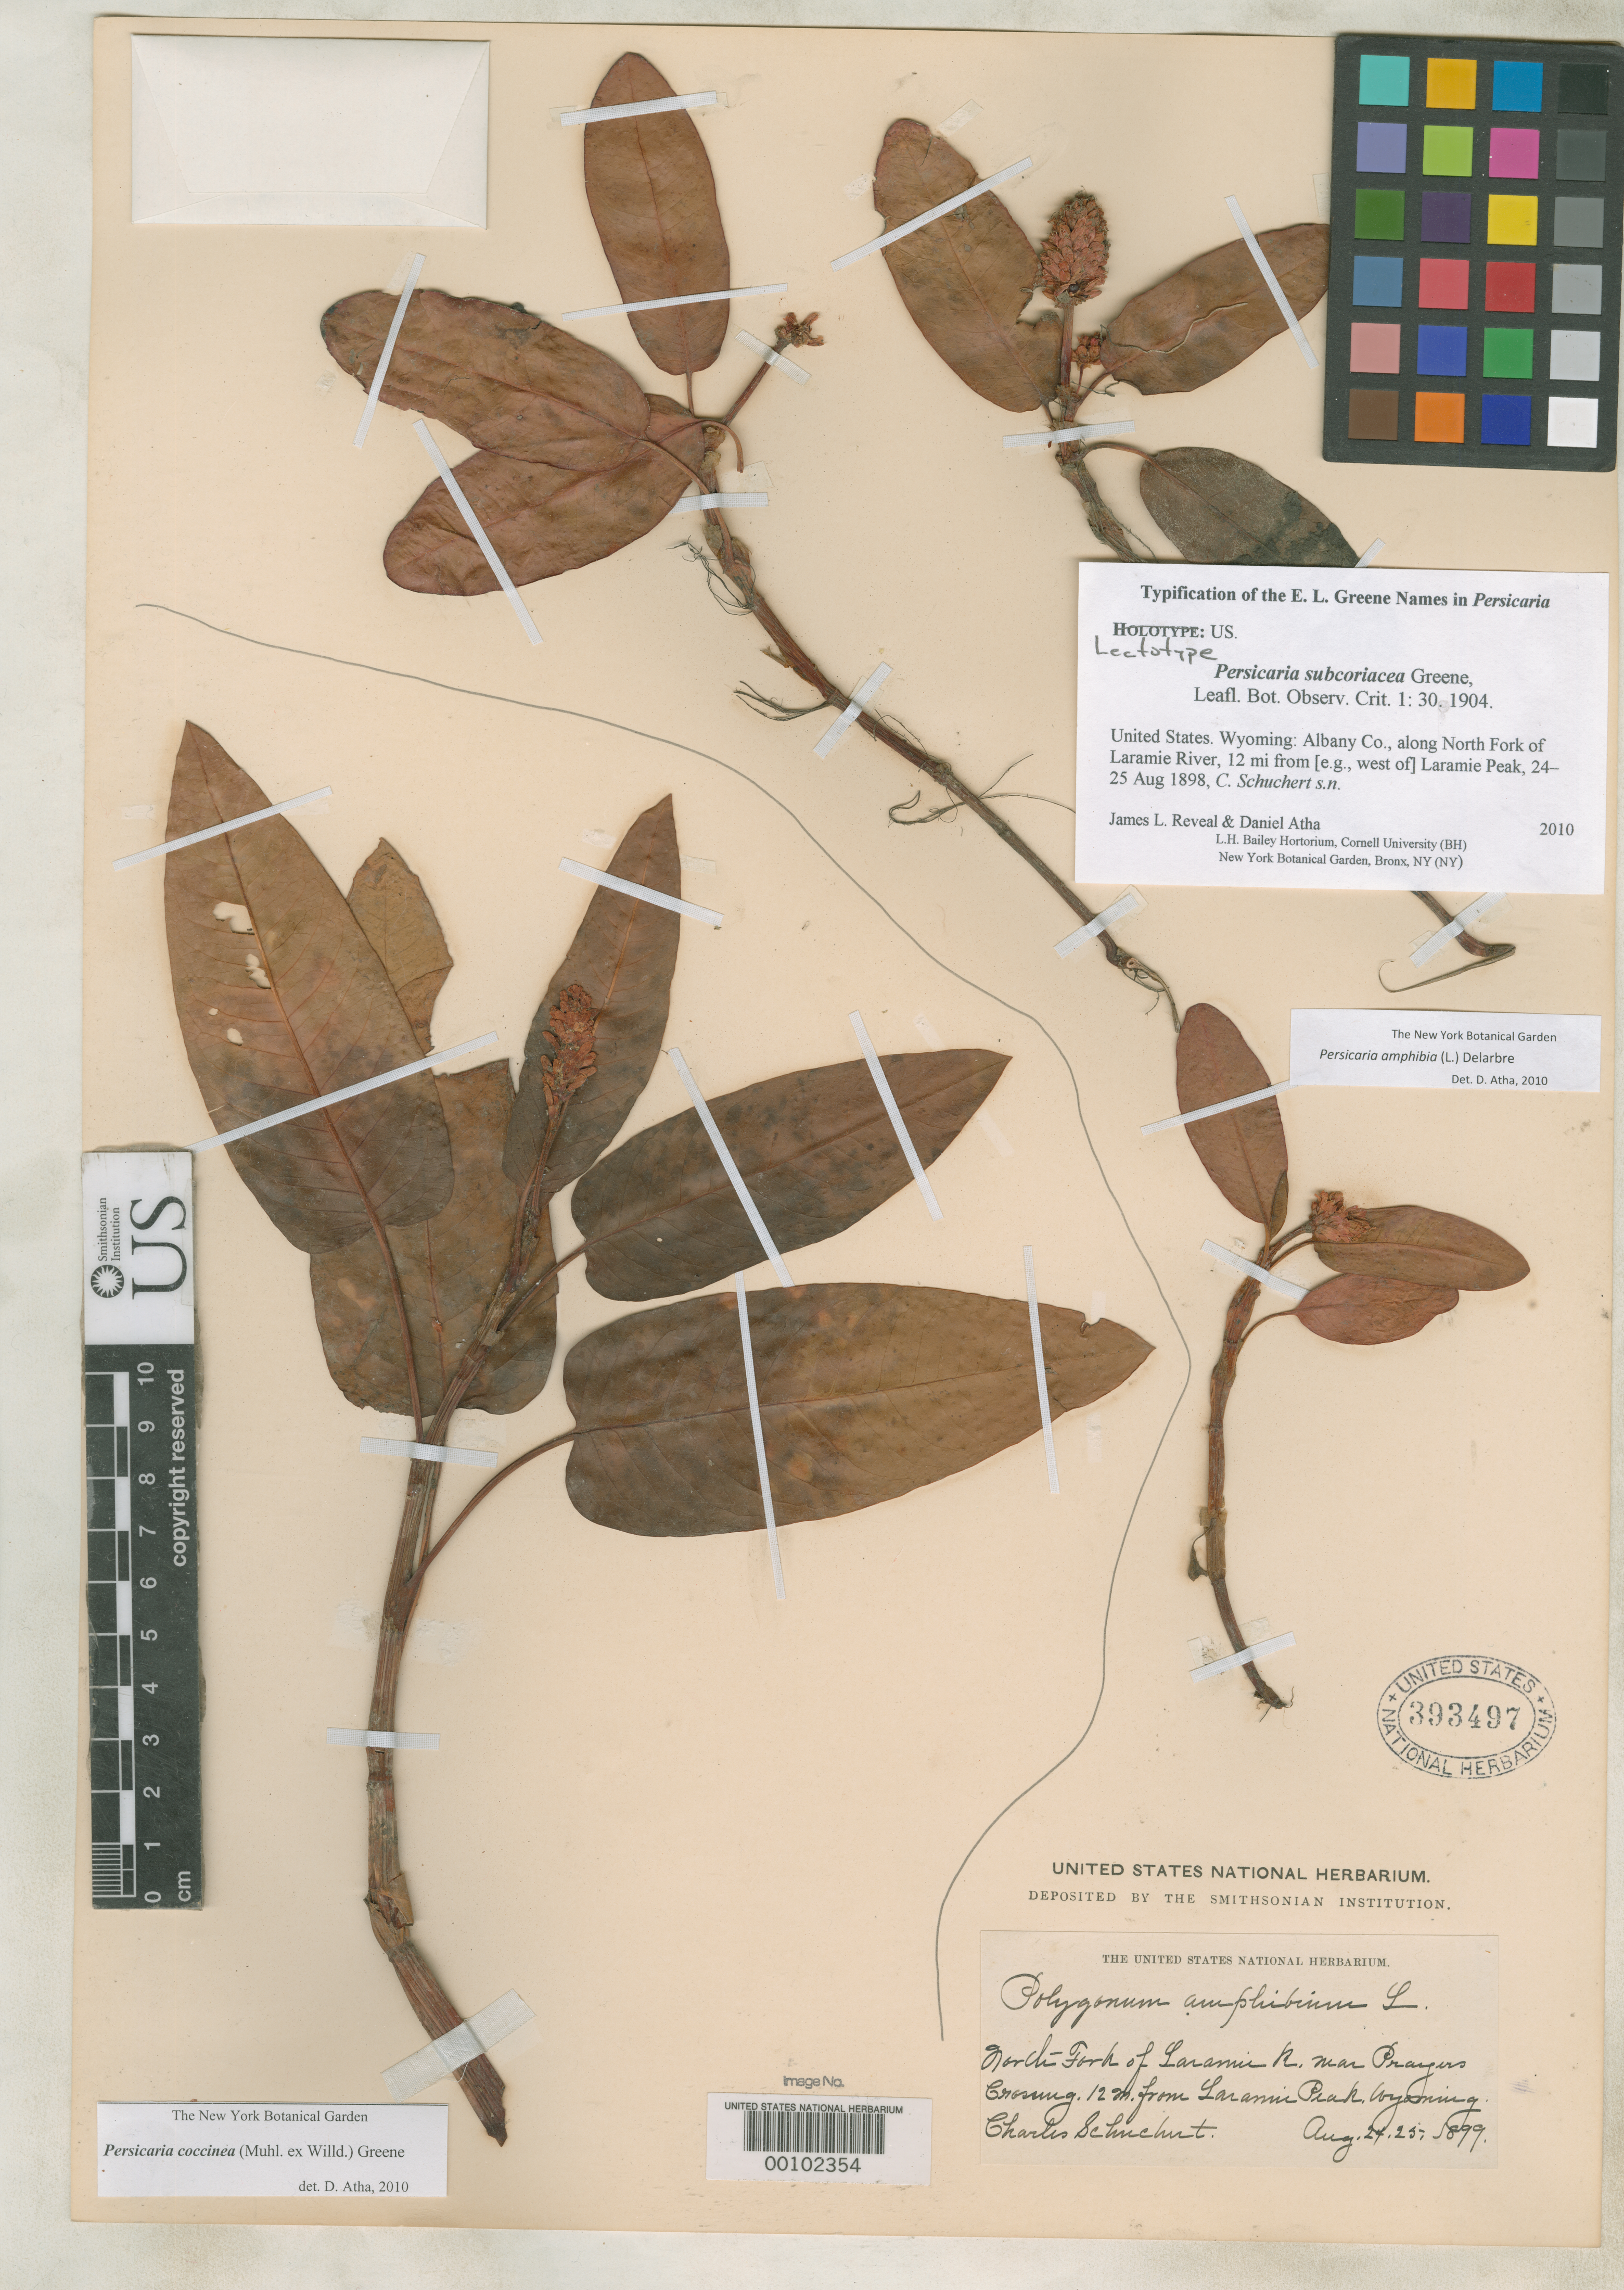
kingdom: Plantae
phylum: Tracheophyta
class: Magnoliopsida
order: Caryophyllales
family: Polygonaceae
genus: Persicaria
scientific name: Persicaria subcoriacea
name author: Greene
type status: Holotype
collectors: C. Schuchert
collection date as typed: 24 Aug 1899 to 25 Aug 1899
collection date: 1899-08-24/1899-08-25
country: United States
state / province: Wyoming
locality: North fork of Laramie River, 12 mi from Laramie Peak.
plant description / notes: Sheet apparently mounted with mixed collection; specimen on left-hand side annotated by D. Atha (2010) as Persicaria coccinea.; Specimen annotated by Reveal & Atha (2010) as "lectotype" ("holotype" crossed out) but cited by them as "holotype" (2010, Brittonia 62: 253).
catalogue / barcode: US 393497